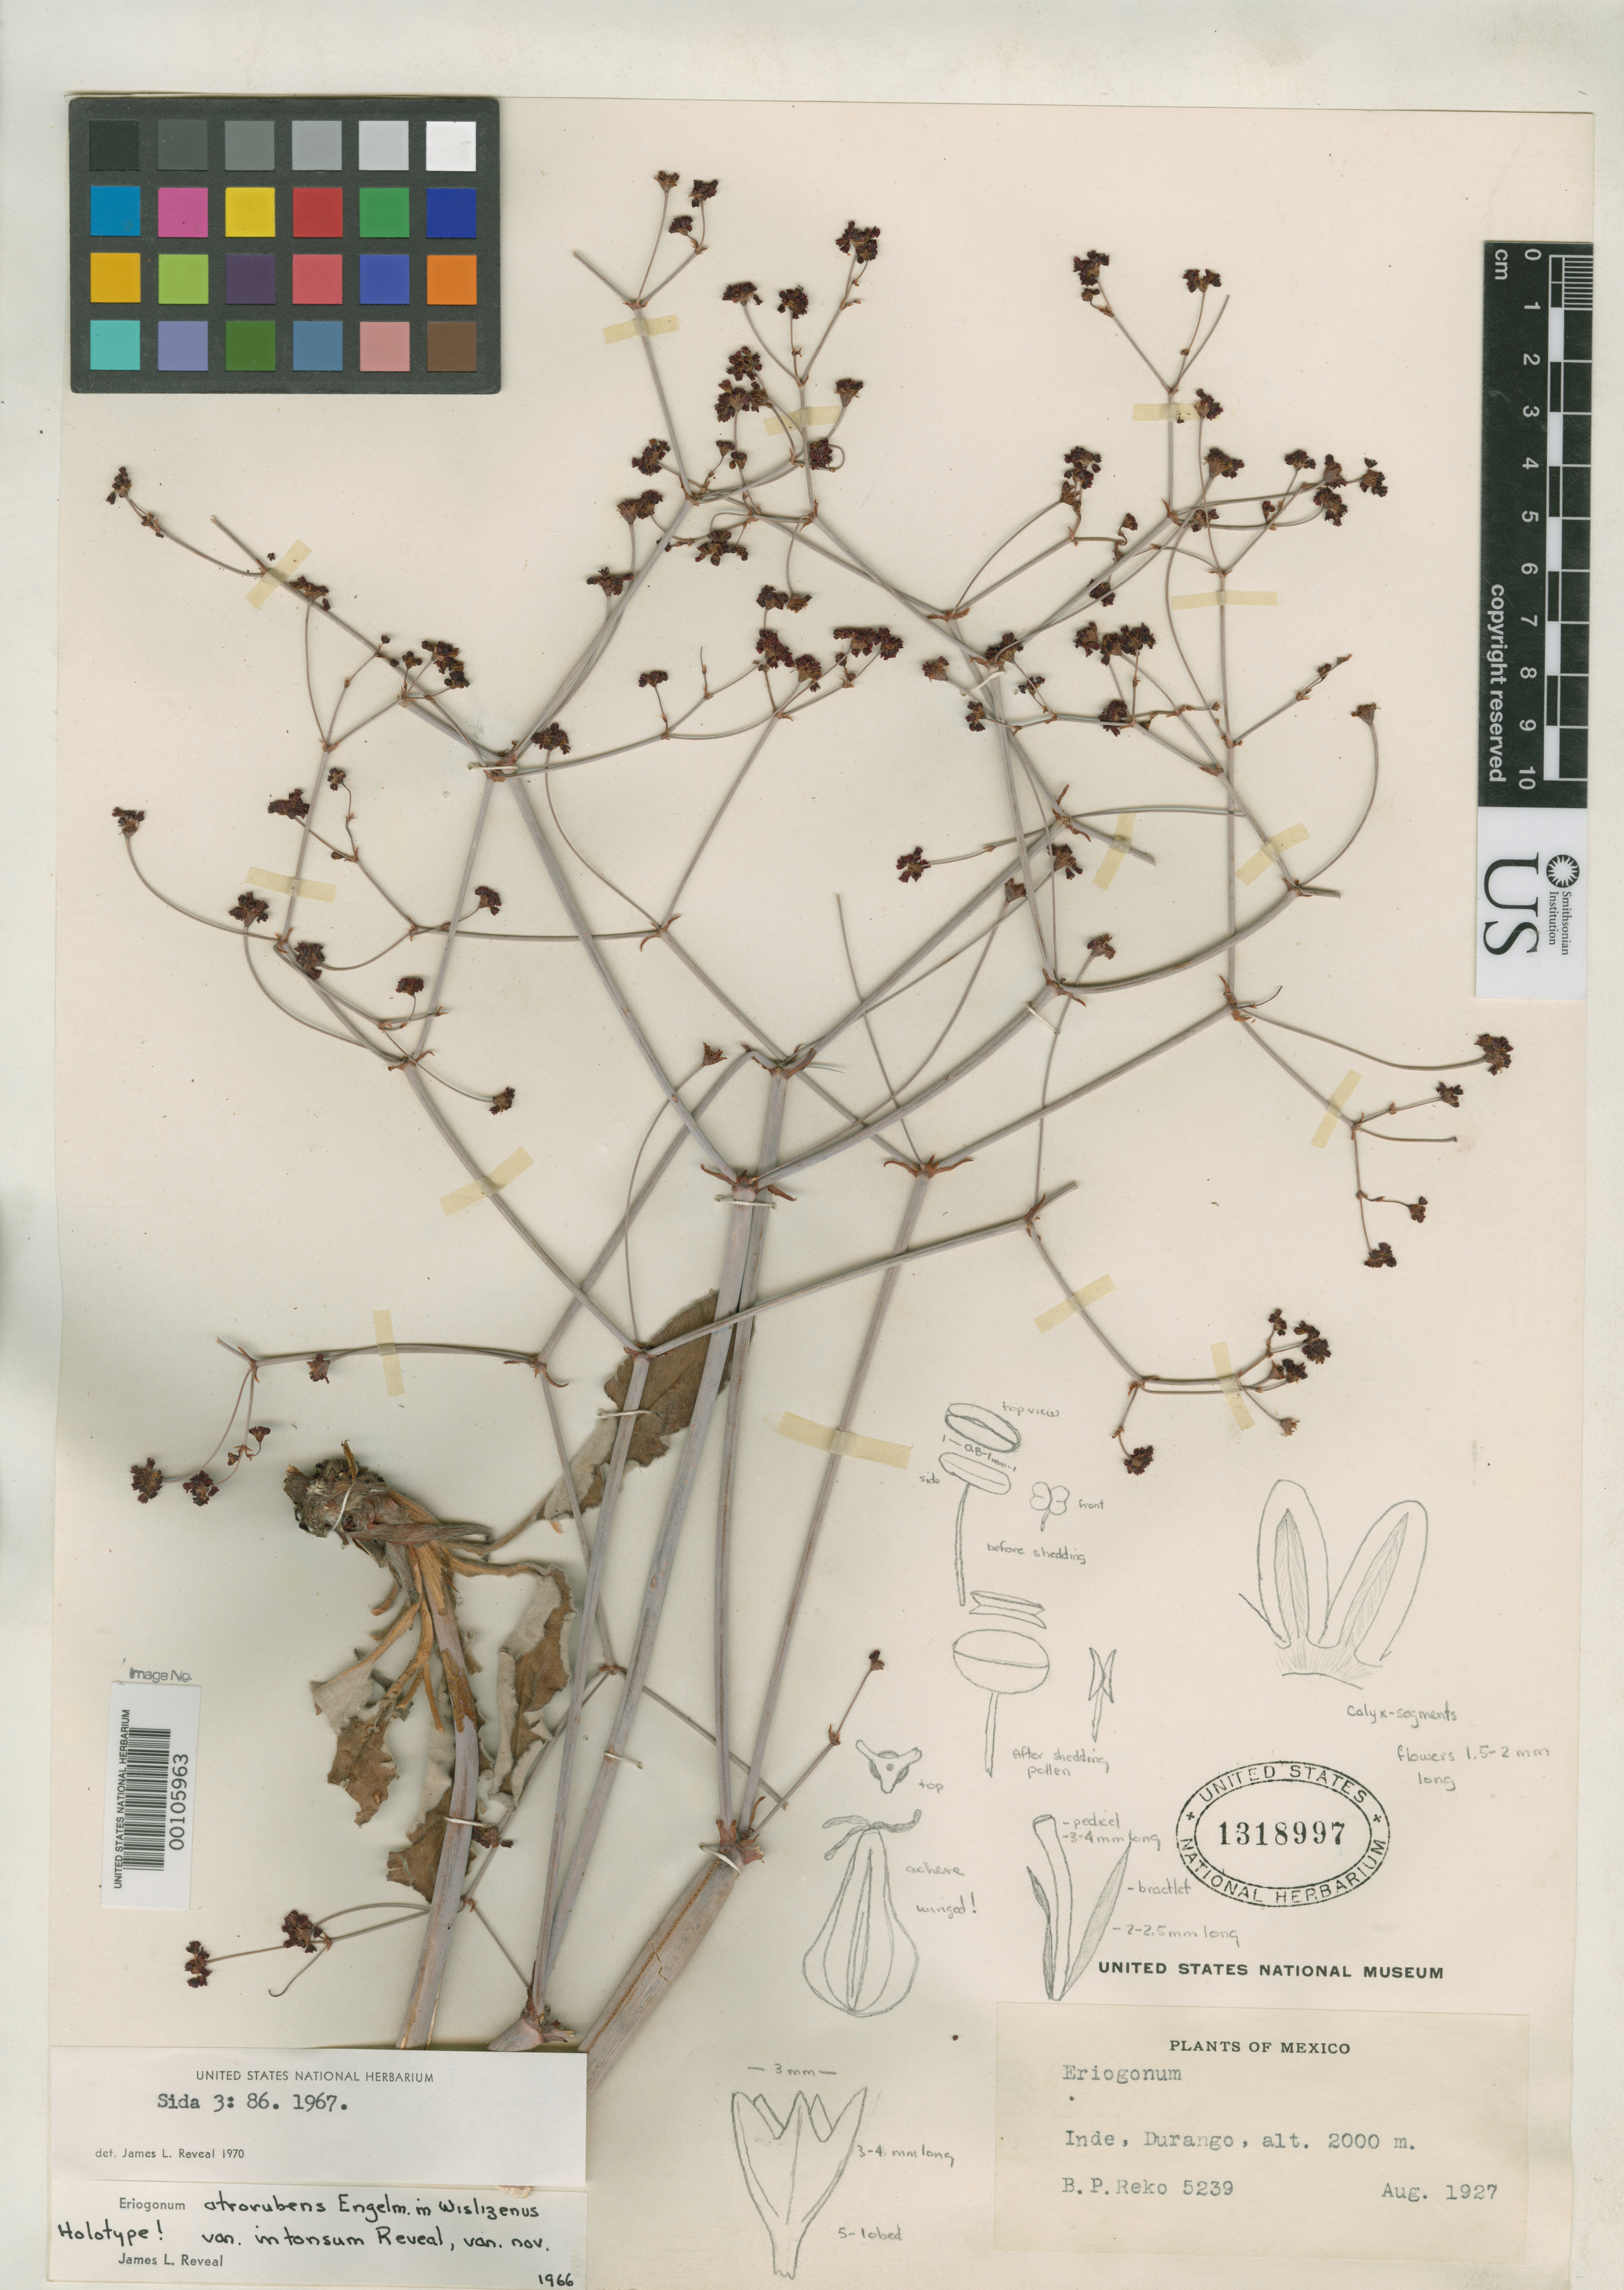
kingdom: Plantae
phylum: Tracheophyta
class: Magnoliopsida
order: Caryophyllales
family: Polygonaceae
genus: Eriogonum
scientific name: Eriogonum atrorubens var. intonsum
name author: Reveal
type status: Holotype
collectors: B. P. Reko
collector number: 5239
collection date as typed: Aug 1927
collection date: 1927-08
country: Mexico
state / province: Durango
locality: Inde.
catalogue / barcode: US 1318997